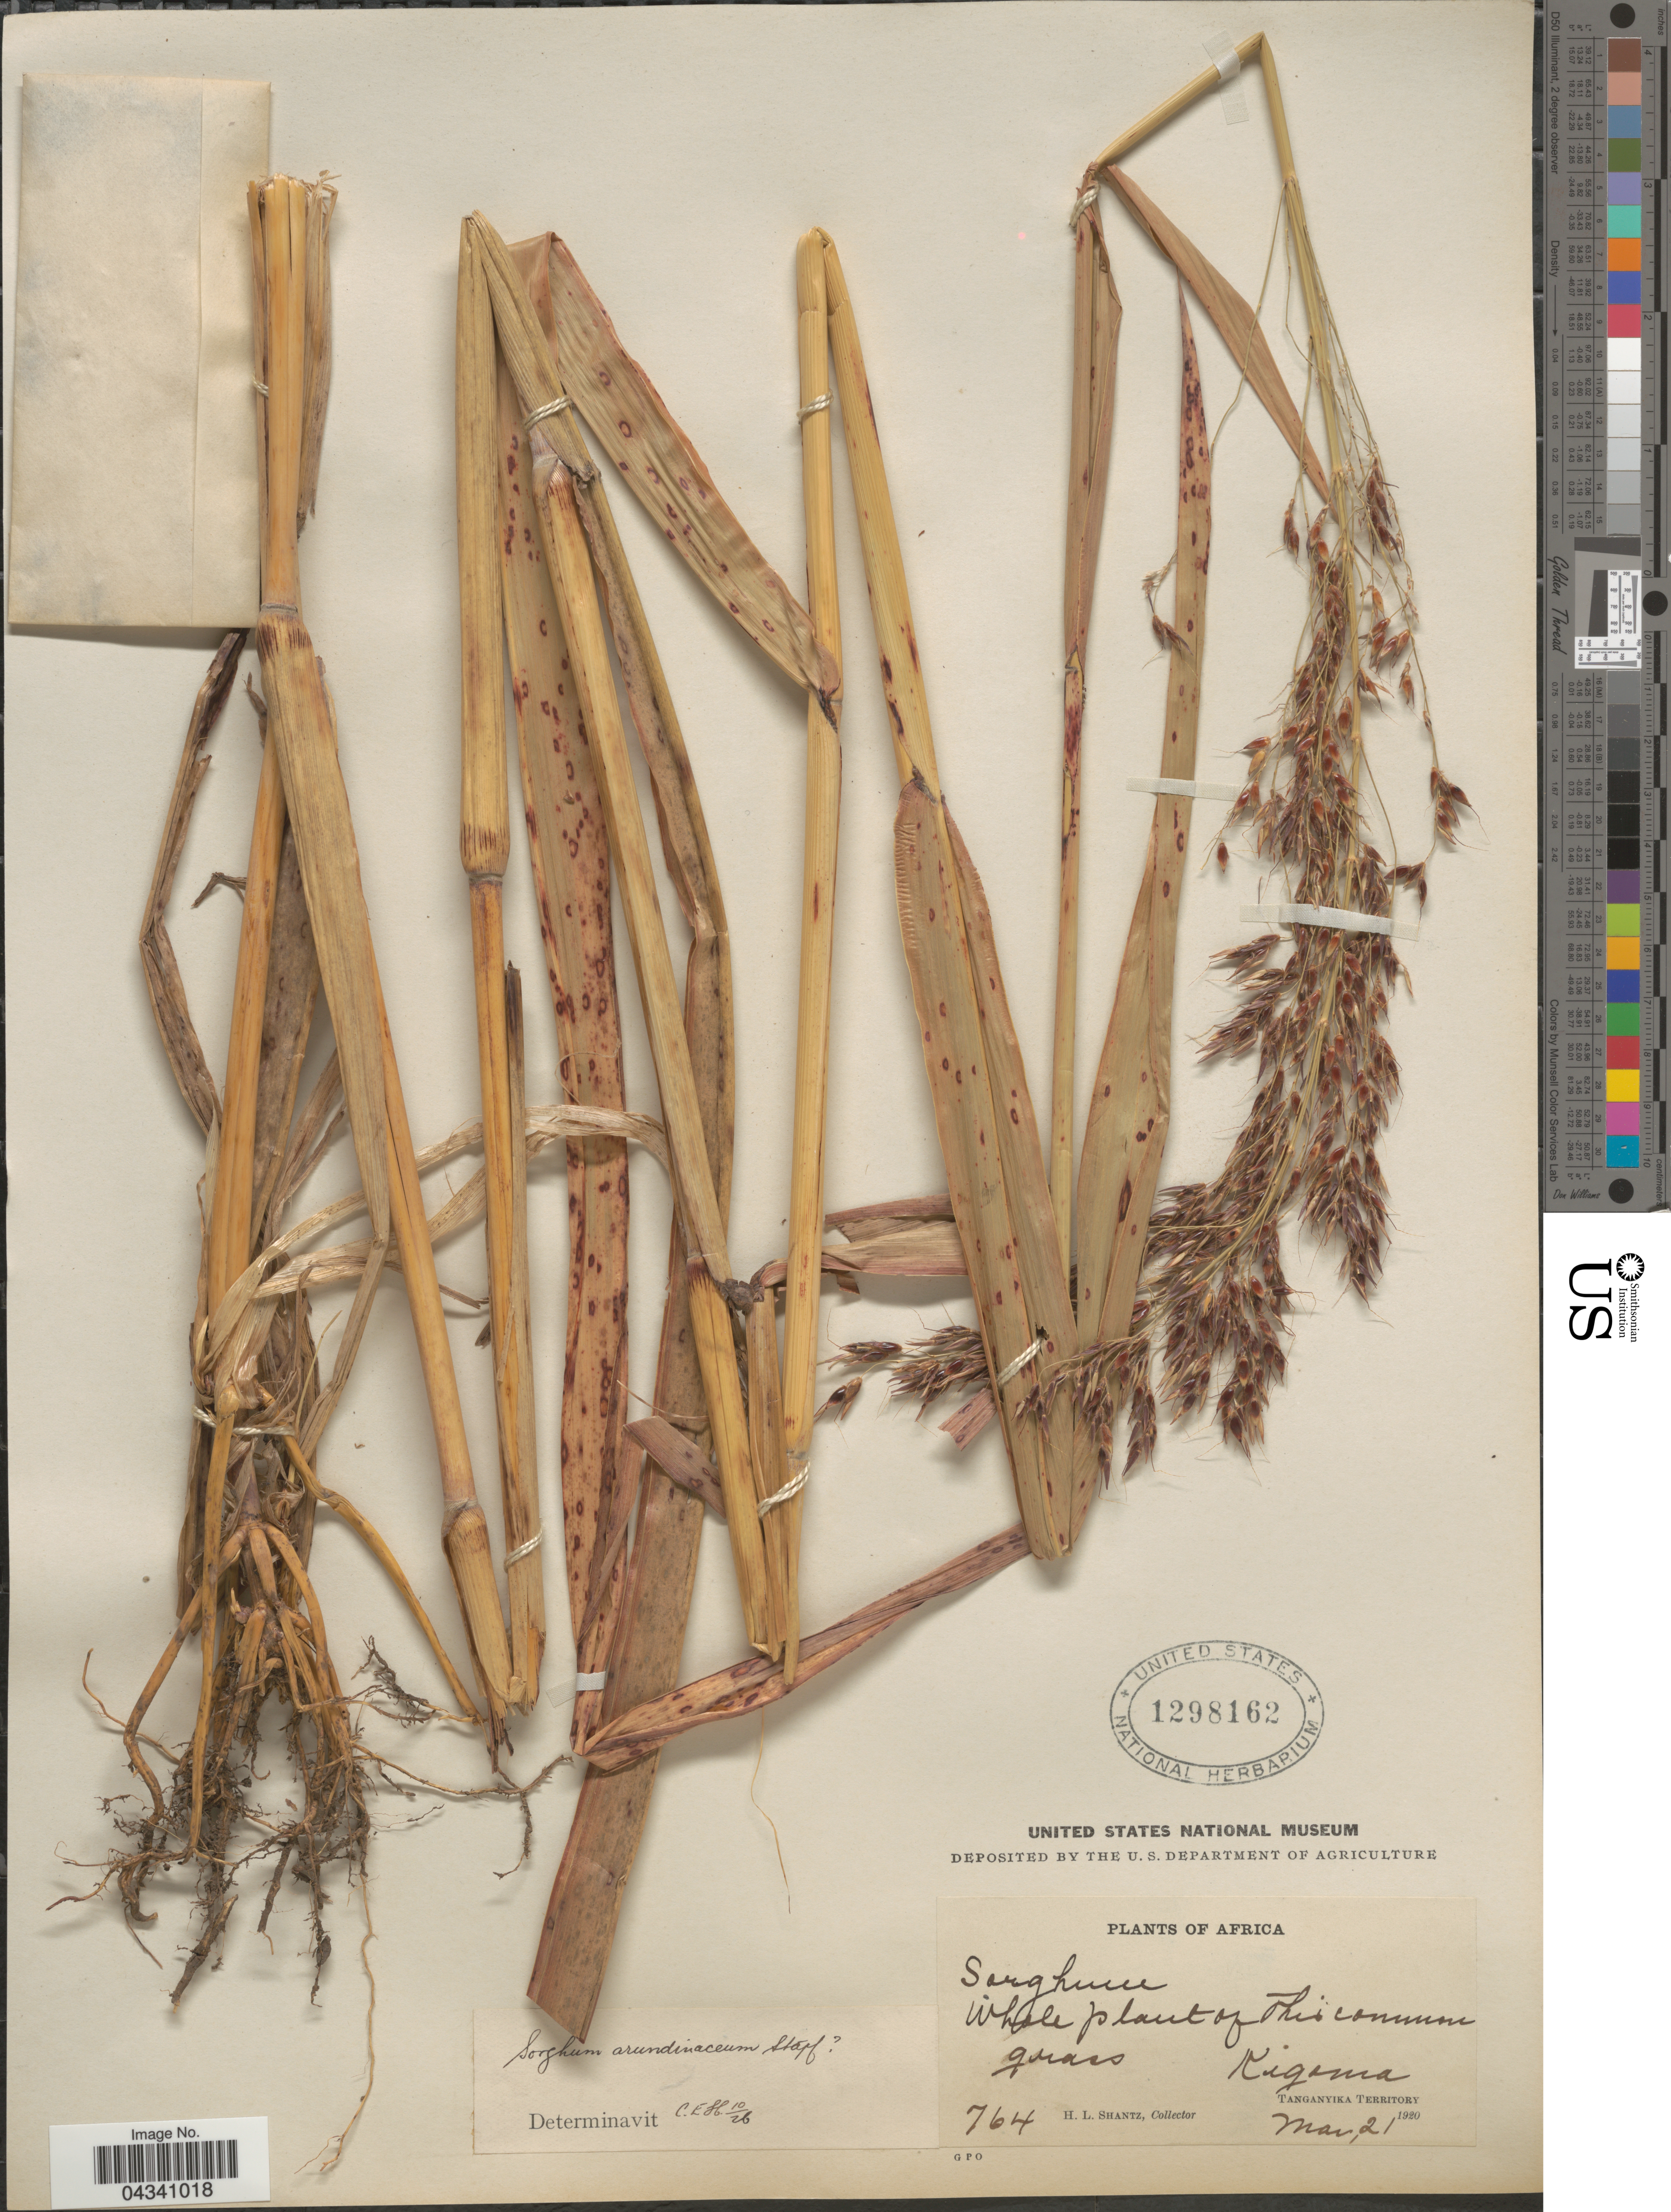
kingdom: Plantae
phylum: Tracheophyta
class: Liliopsida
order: Poales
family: Poaceae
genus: Sorghum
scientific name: Sorghum arundinaceum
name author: (Desv.) Stapf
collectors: H. Shantz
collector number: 764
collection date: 1920-03-21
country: Tanzania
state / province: Kigoma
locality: Kigoma. Tanganyika Territory.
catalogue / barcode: US 1298162